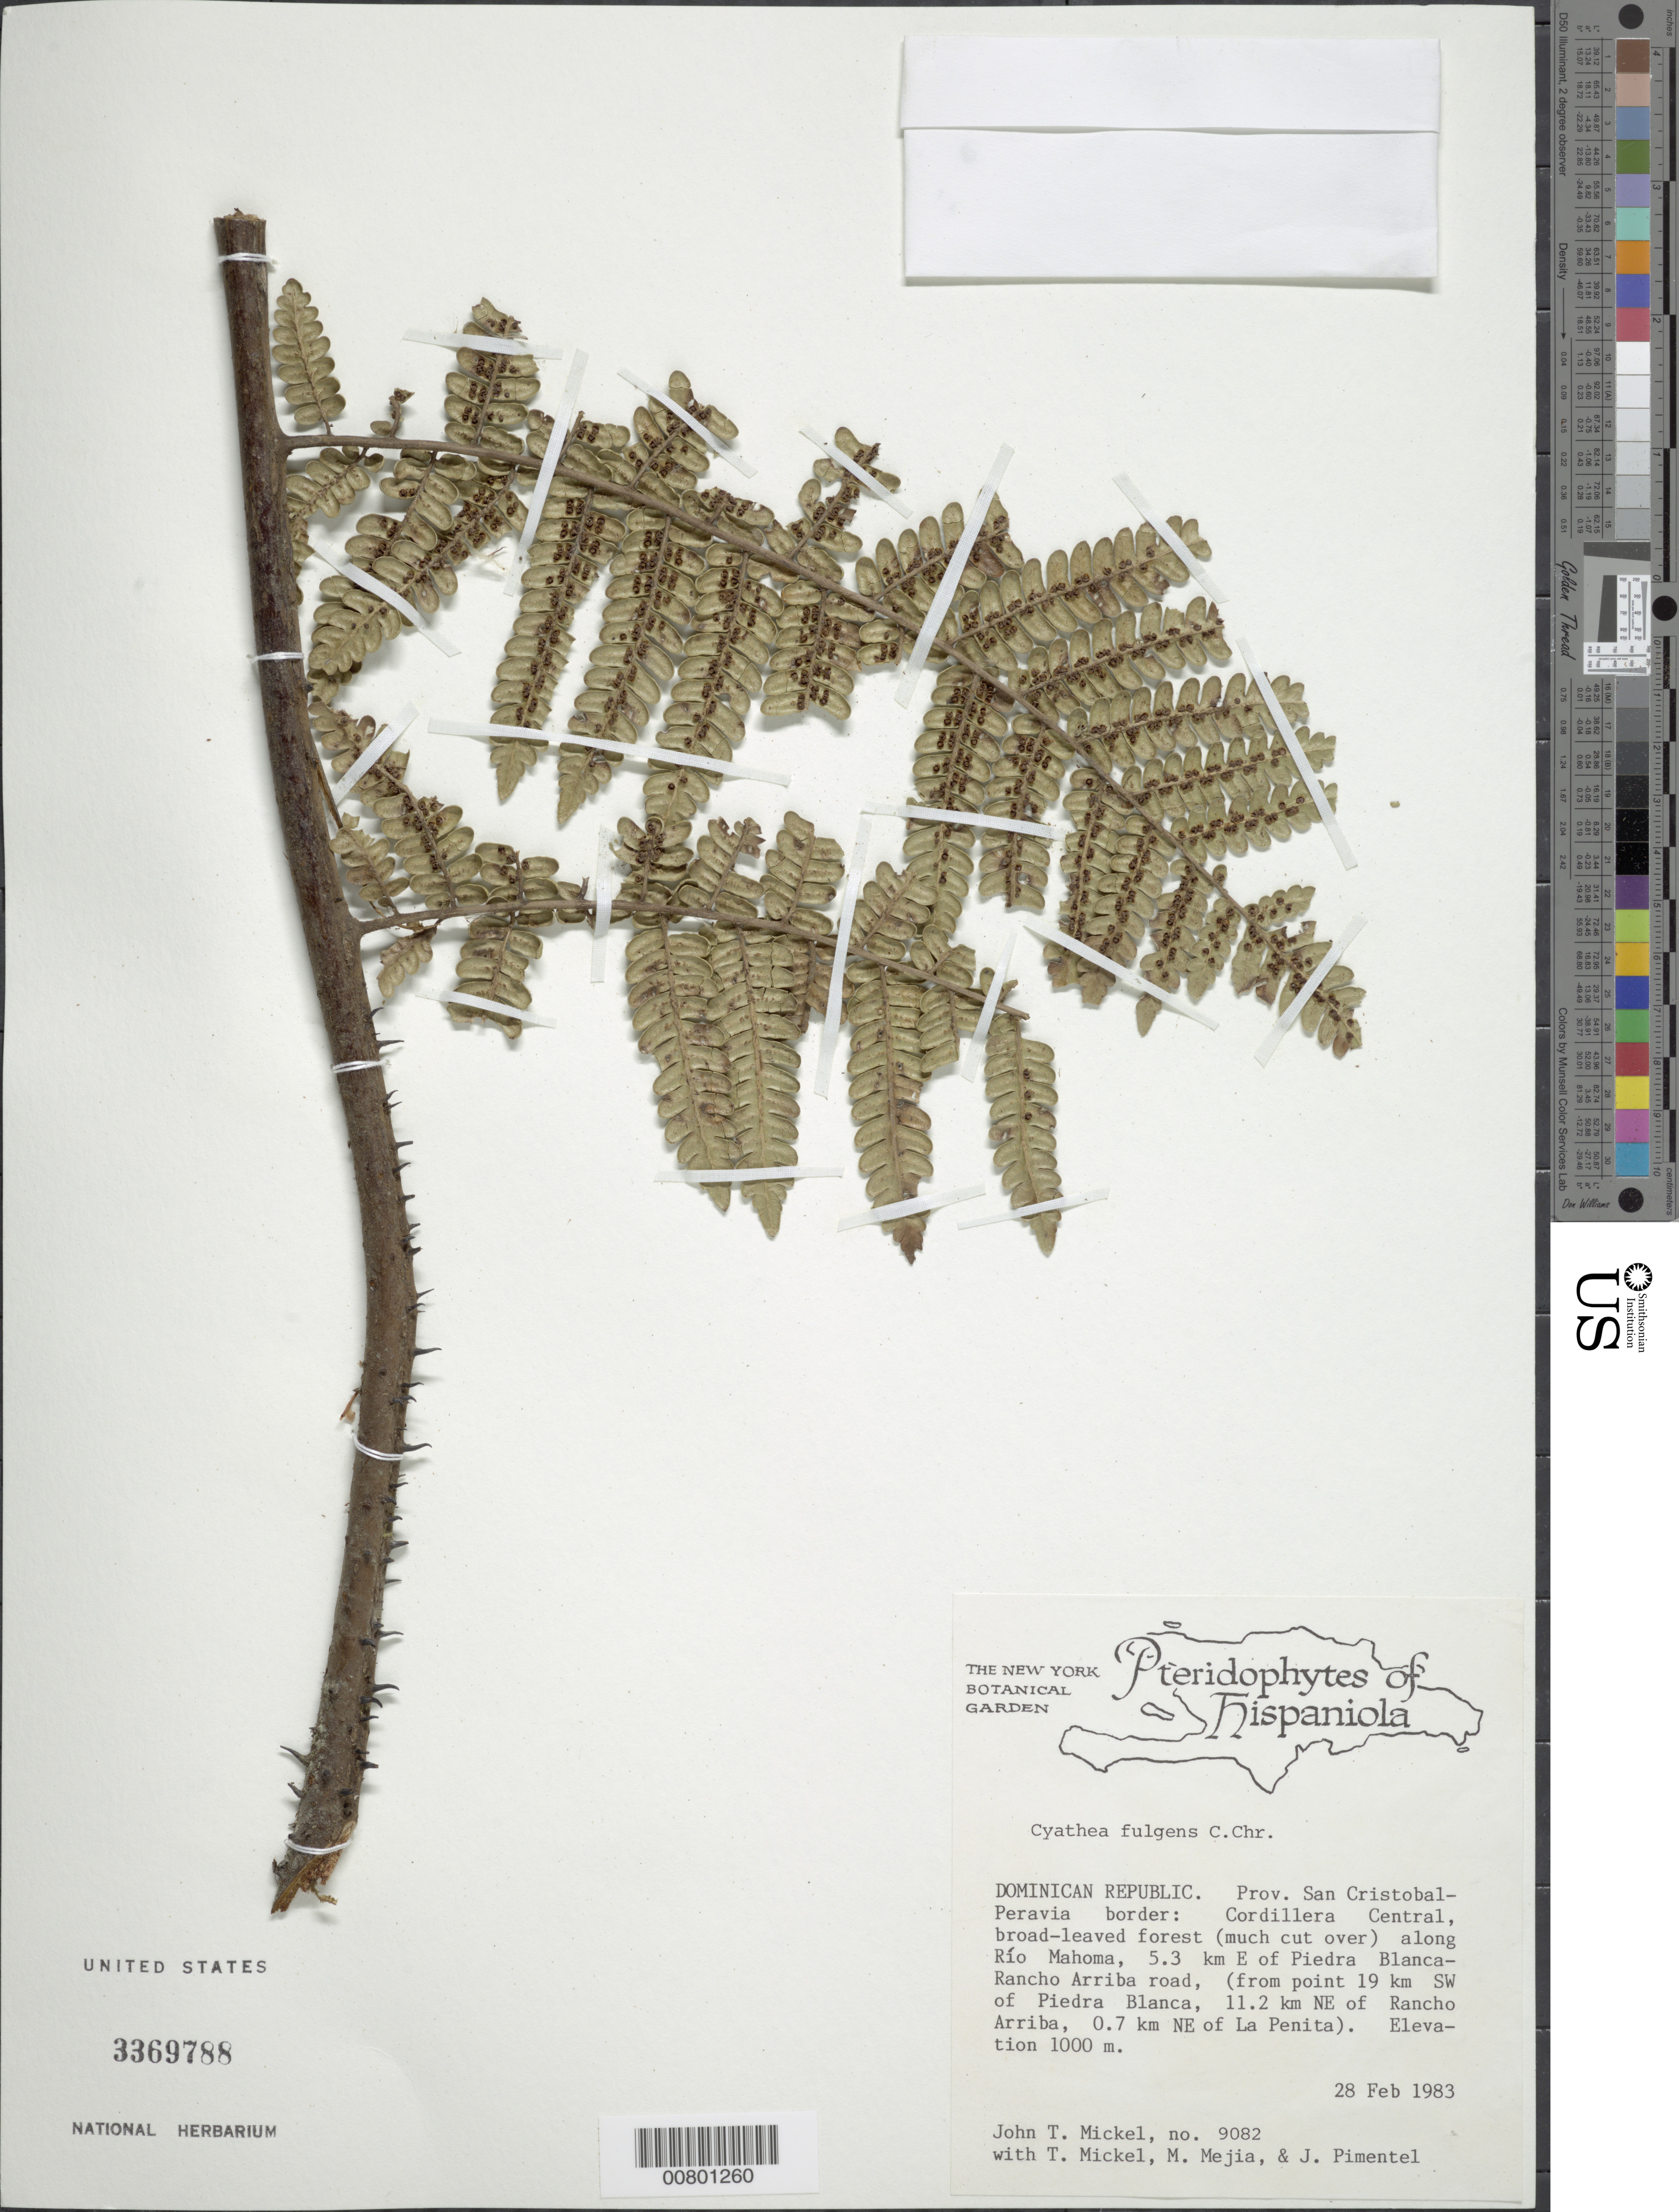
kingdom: Plantae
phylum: Tracheophyta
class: Polypodiopsida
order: Cyatheales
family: Cyatheaceae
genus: Alsophila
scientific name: Alsophila fulgens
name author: (C. Chr.) D.S. Conant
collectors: J. T. Mickel, T. Mickel, M. Mejia & J. Pimentel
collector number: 9082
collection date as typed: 28 Feb 1983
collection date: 1983-02-28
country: Dominican Republic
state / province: San Cristobal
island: Hispaniola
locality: Prov. San Cristobal-Peravia border, Cordillera Central, along Río Mahoma, 5.3 km E of Piedra Blanca-Rancho Arriba road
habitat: Broad-leaved forest (much cut-over)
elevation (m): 1000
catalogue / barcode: US 3369788